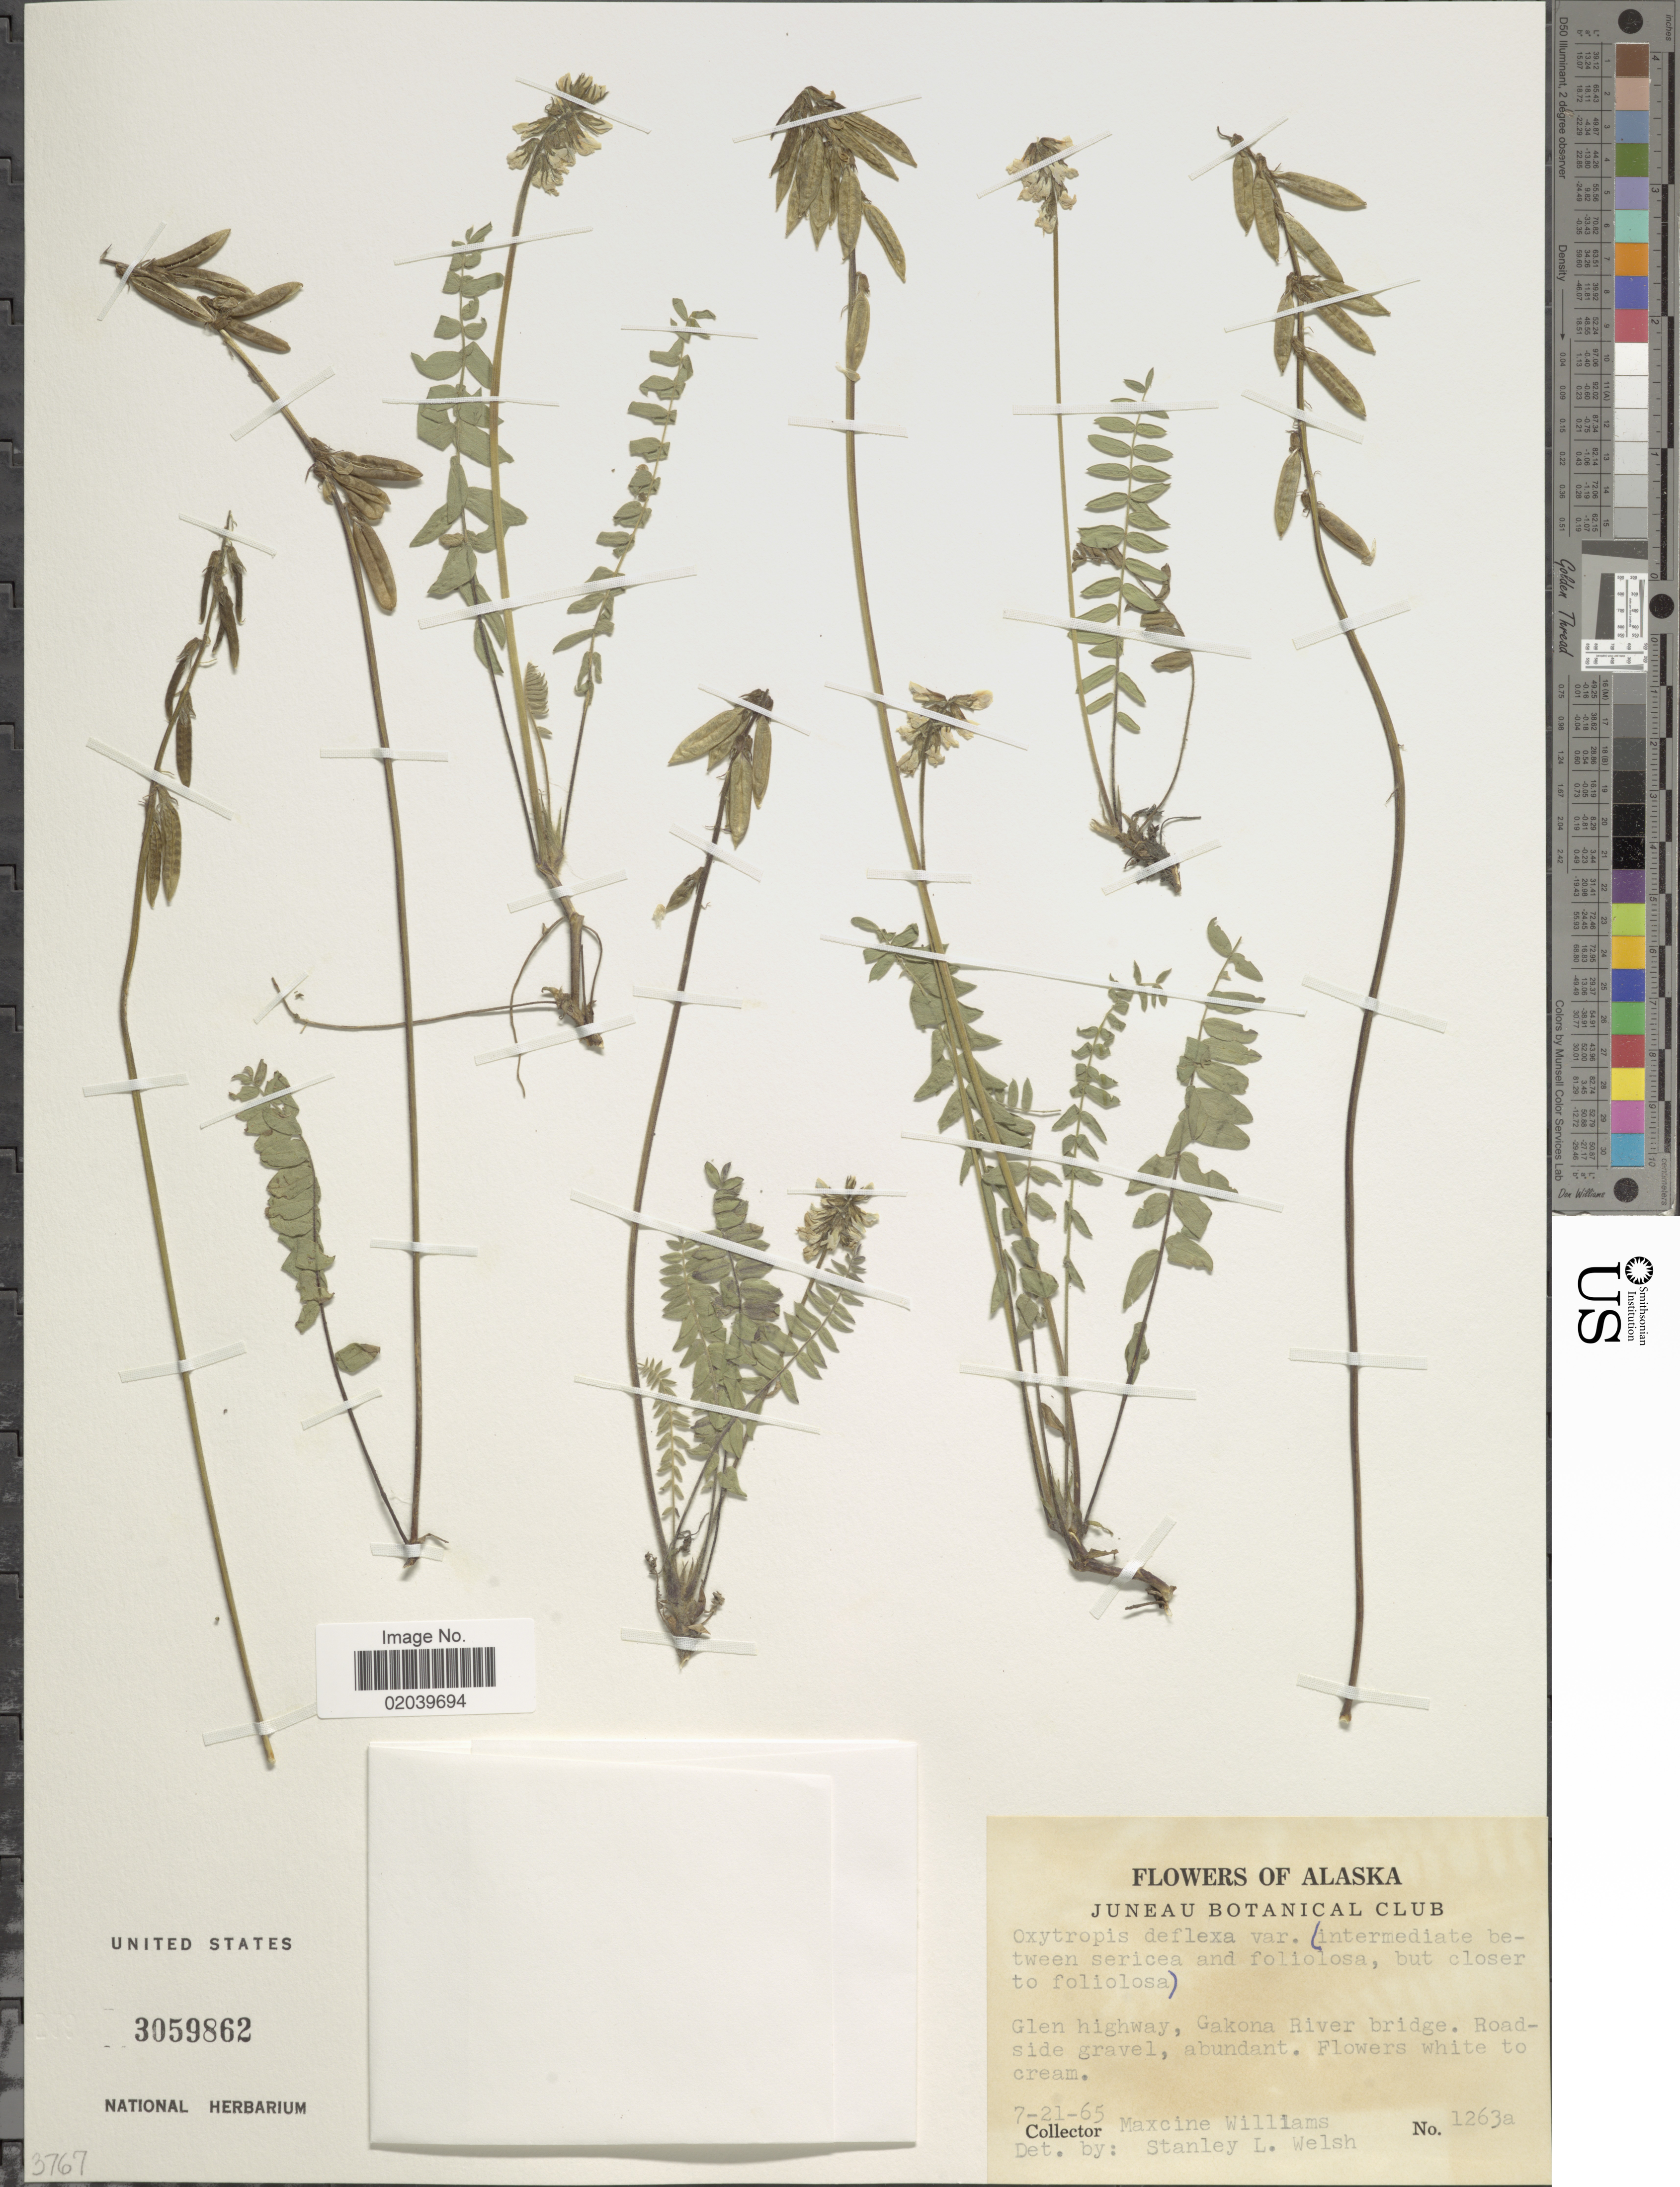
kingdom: Plantae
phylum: Tracheophyta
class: Magnoliopsida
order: Fabales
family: Fabaceae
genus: Oxytropis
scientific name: Oxytropis deflexa var. foliolosa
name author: (Hook.) Barneby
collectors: Mr. Williams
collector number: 1263a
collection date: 1965-07-21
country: United States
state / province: Alaska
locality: Glen highway, Gakona River bridge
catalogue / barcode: US 3059862